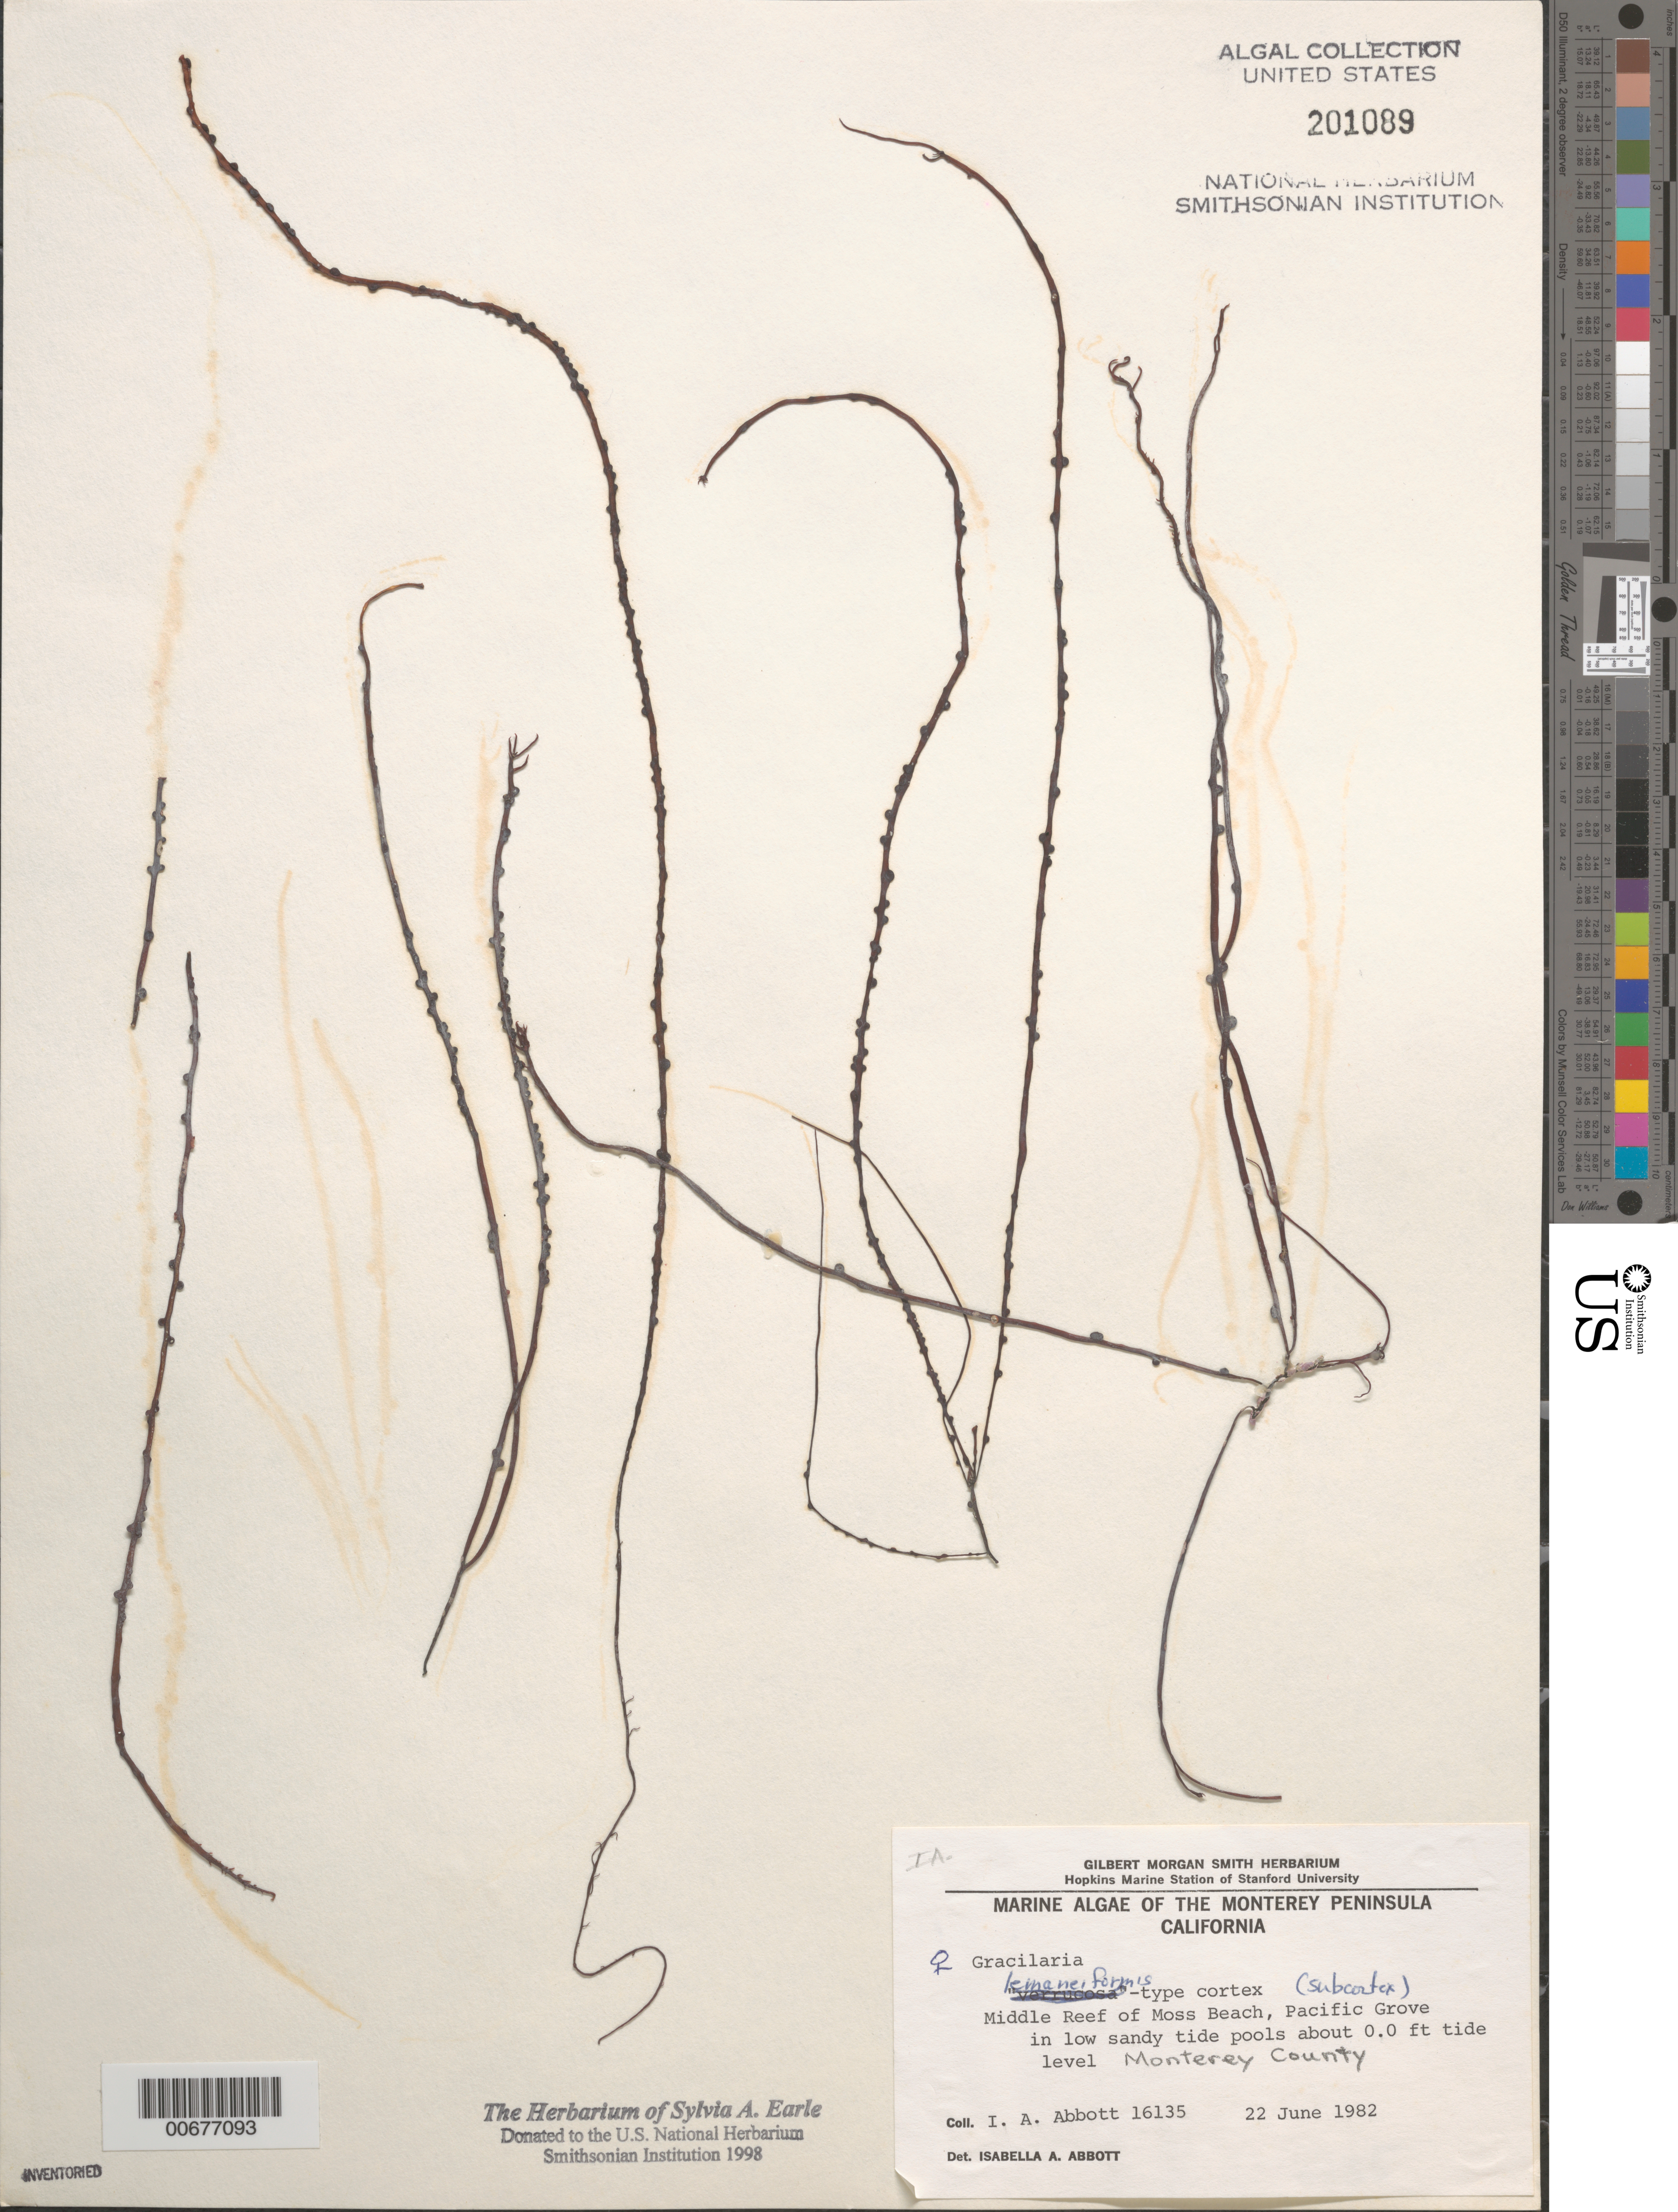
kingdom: Plantae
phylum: Rhodophyta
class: Florideophyceae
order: Gracilariales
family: Gracilariaceae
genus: Gracilaria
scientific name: Gracilaria sp.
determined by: Abbott, Isabella A.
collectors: I. A. Abbott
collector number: IAA 16135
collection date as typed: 22 Jun 1982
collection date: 1982-06-22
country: United States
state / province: California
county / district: Monterey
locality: Middle Reef of Moss Beach, Pacific Grove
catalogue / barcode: US 201089